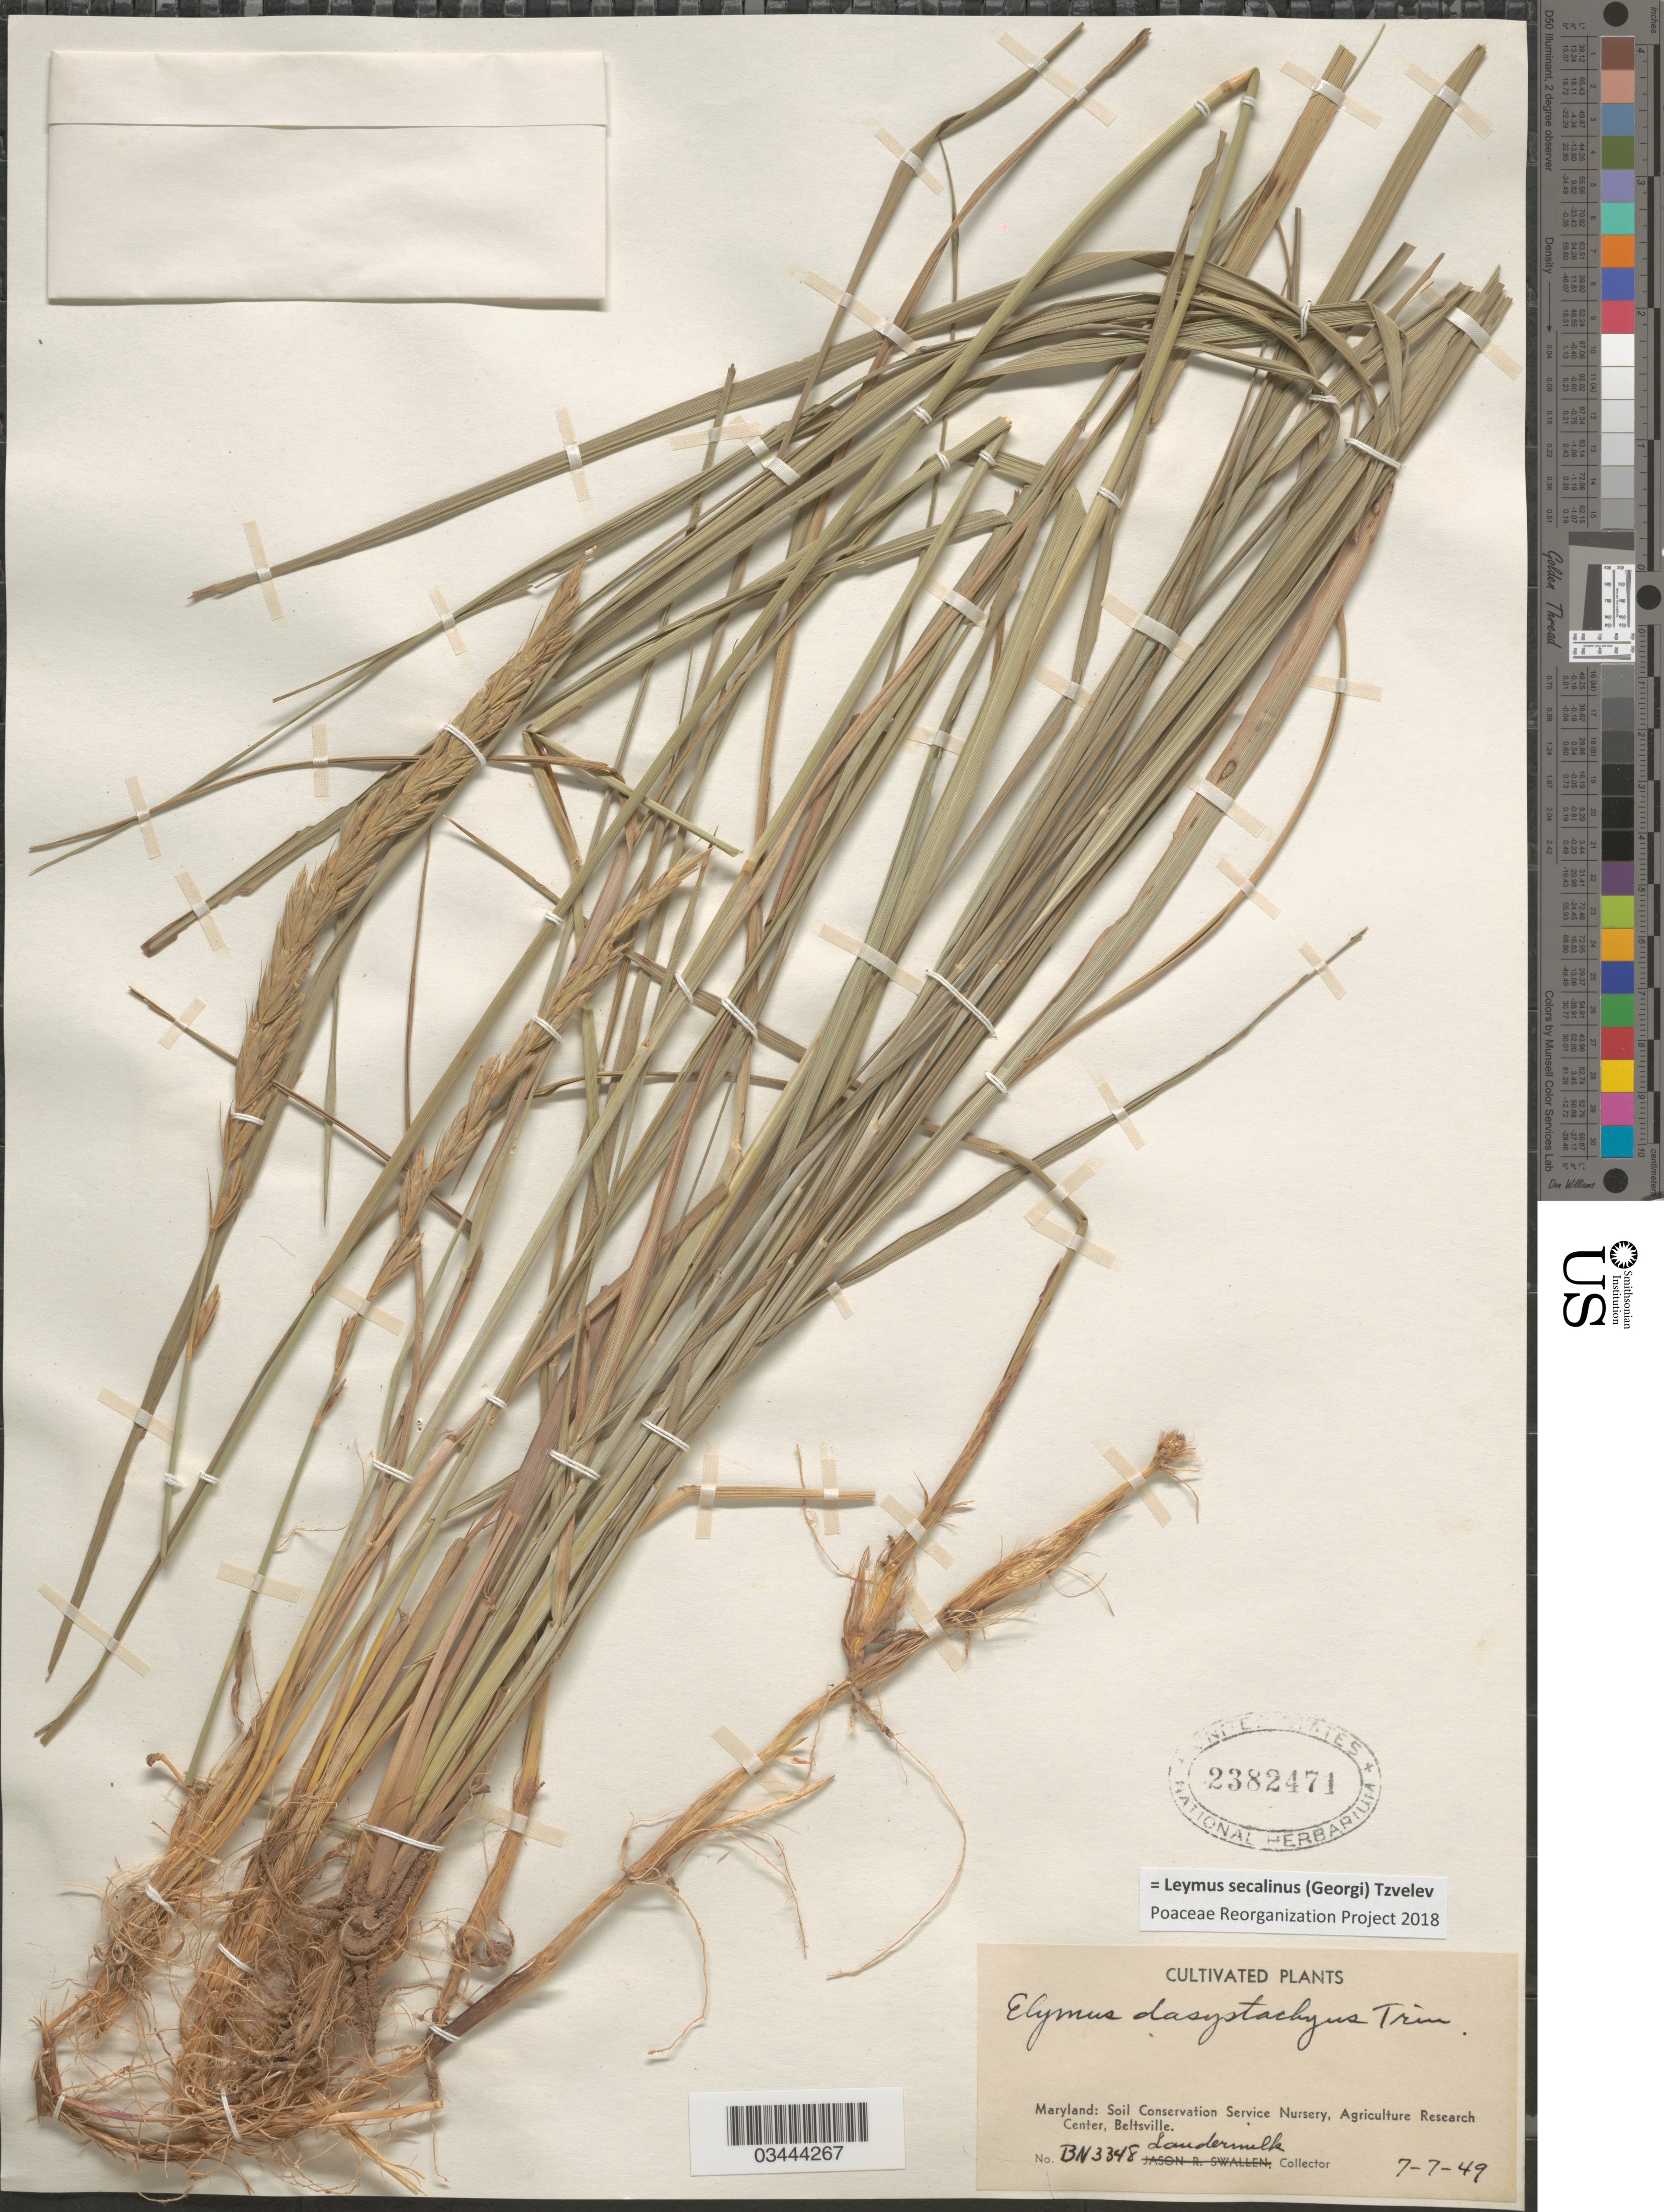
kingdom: Plantae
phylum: Tracheophyta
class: Liliopsida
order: Poales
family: Poaceae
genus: Leymus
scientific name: Leymus secalinus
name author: (Georgi) Tzvelev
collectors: Landermilk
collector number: BN 3348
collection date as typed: Transcribed d/m/y: 7/7/49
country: United States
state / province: Maryland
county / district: Prince George's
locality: Soil Coservation Service Nursery, Agriculture Research Center, Beltsville.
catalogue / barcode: US 2382471